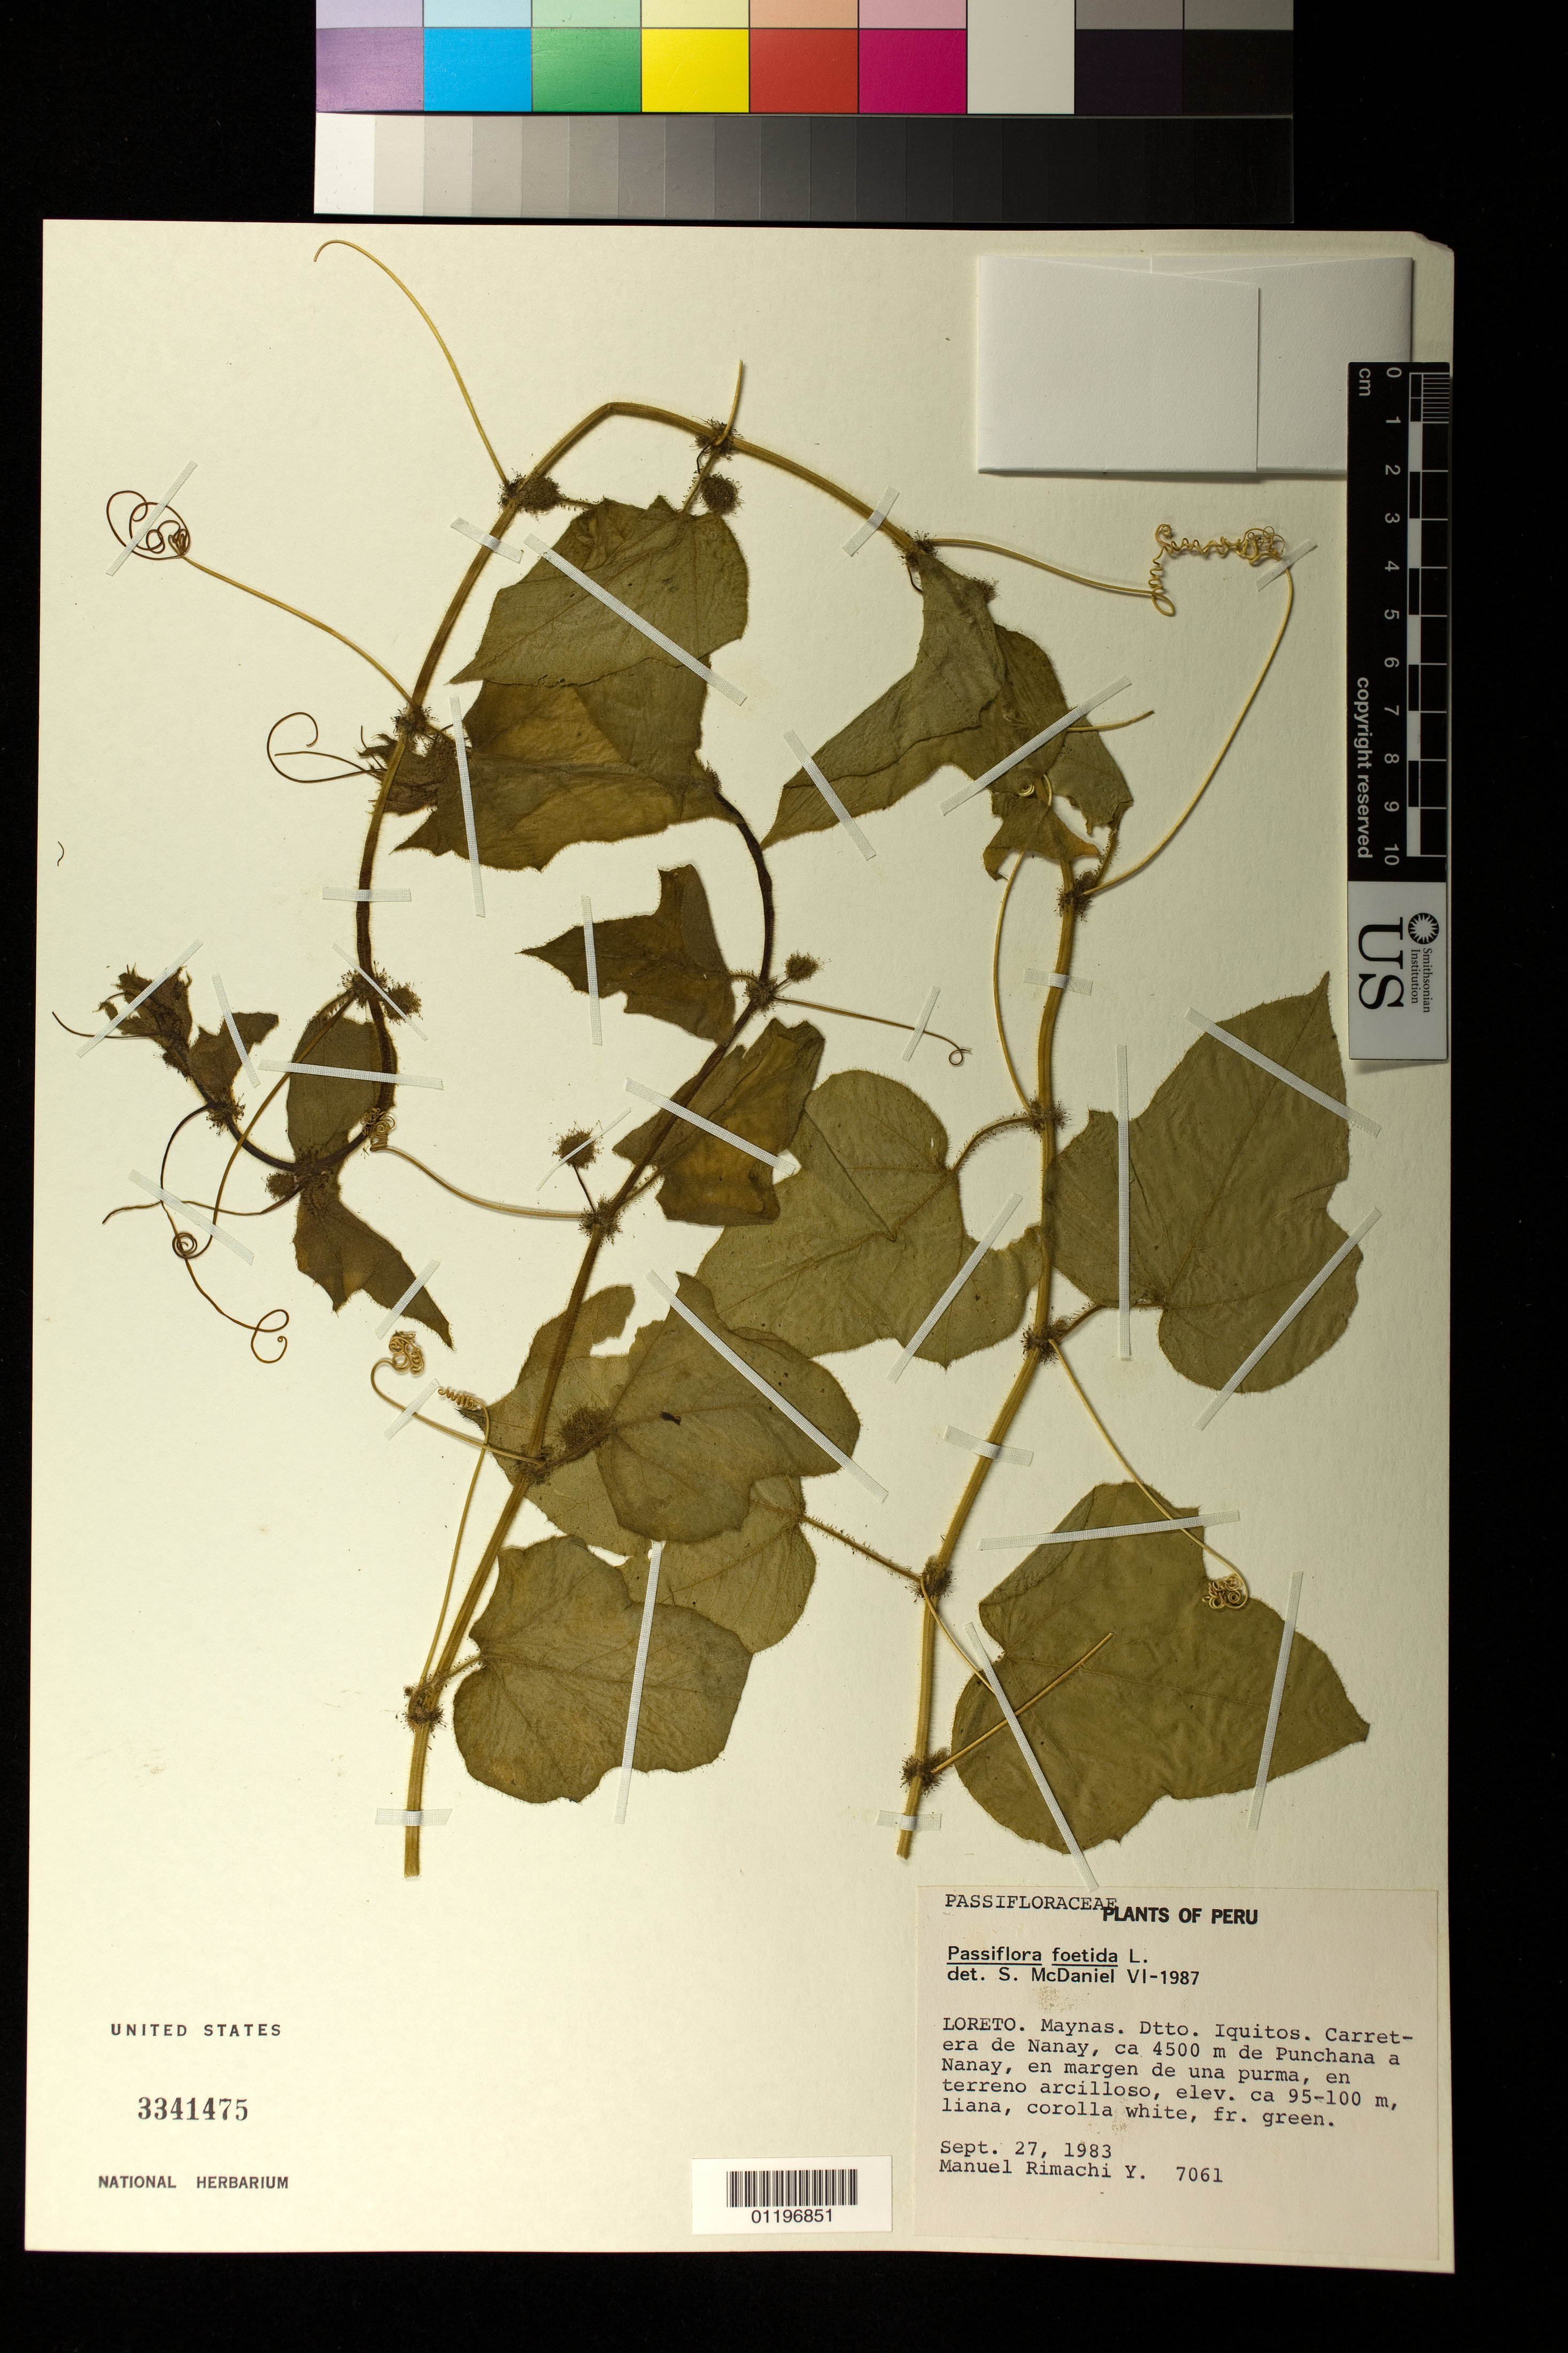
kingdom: Plantae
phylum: Tracheophyta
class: Magnoliopsida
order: Malpighiales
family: Passifloraceae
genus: Passiflora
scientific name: Passiflora foetida var. hirsuta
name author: (L.) Mast.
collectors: M. Rimachi Y.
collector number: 7061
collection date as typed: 27 Sep 1983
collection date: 1983-09-27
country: Peru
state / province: Loreto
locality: Maynas. Dtto. Iquitos. Carretera de Nanay, ca 4500 m de Punchana a Nanay, en margen de una purma, en terreno arcilloso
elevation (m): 95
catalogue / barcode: US 3341475